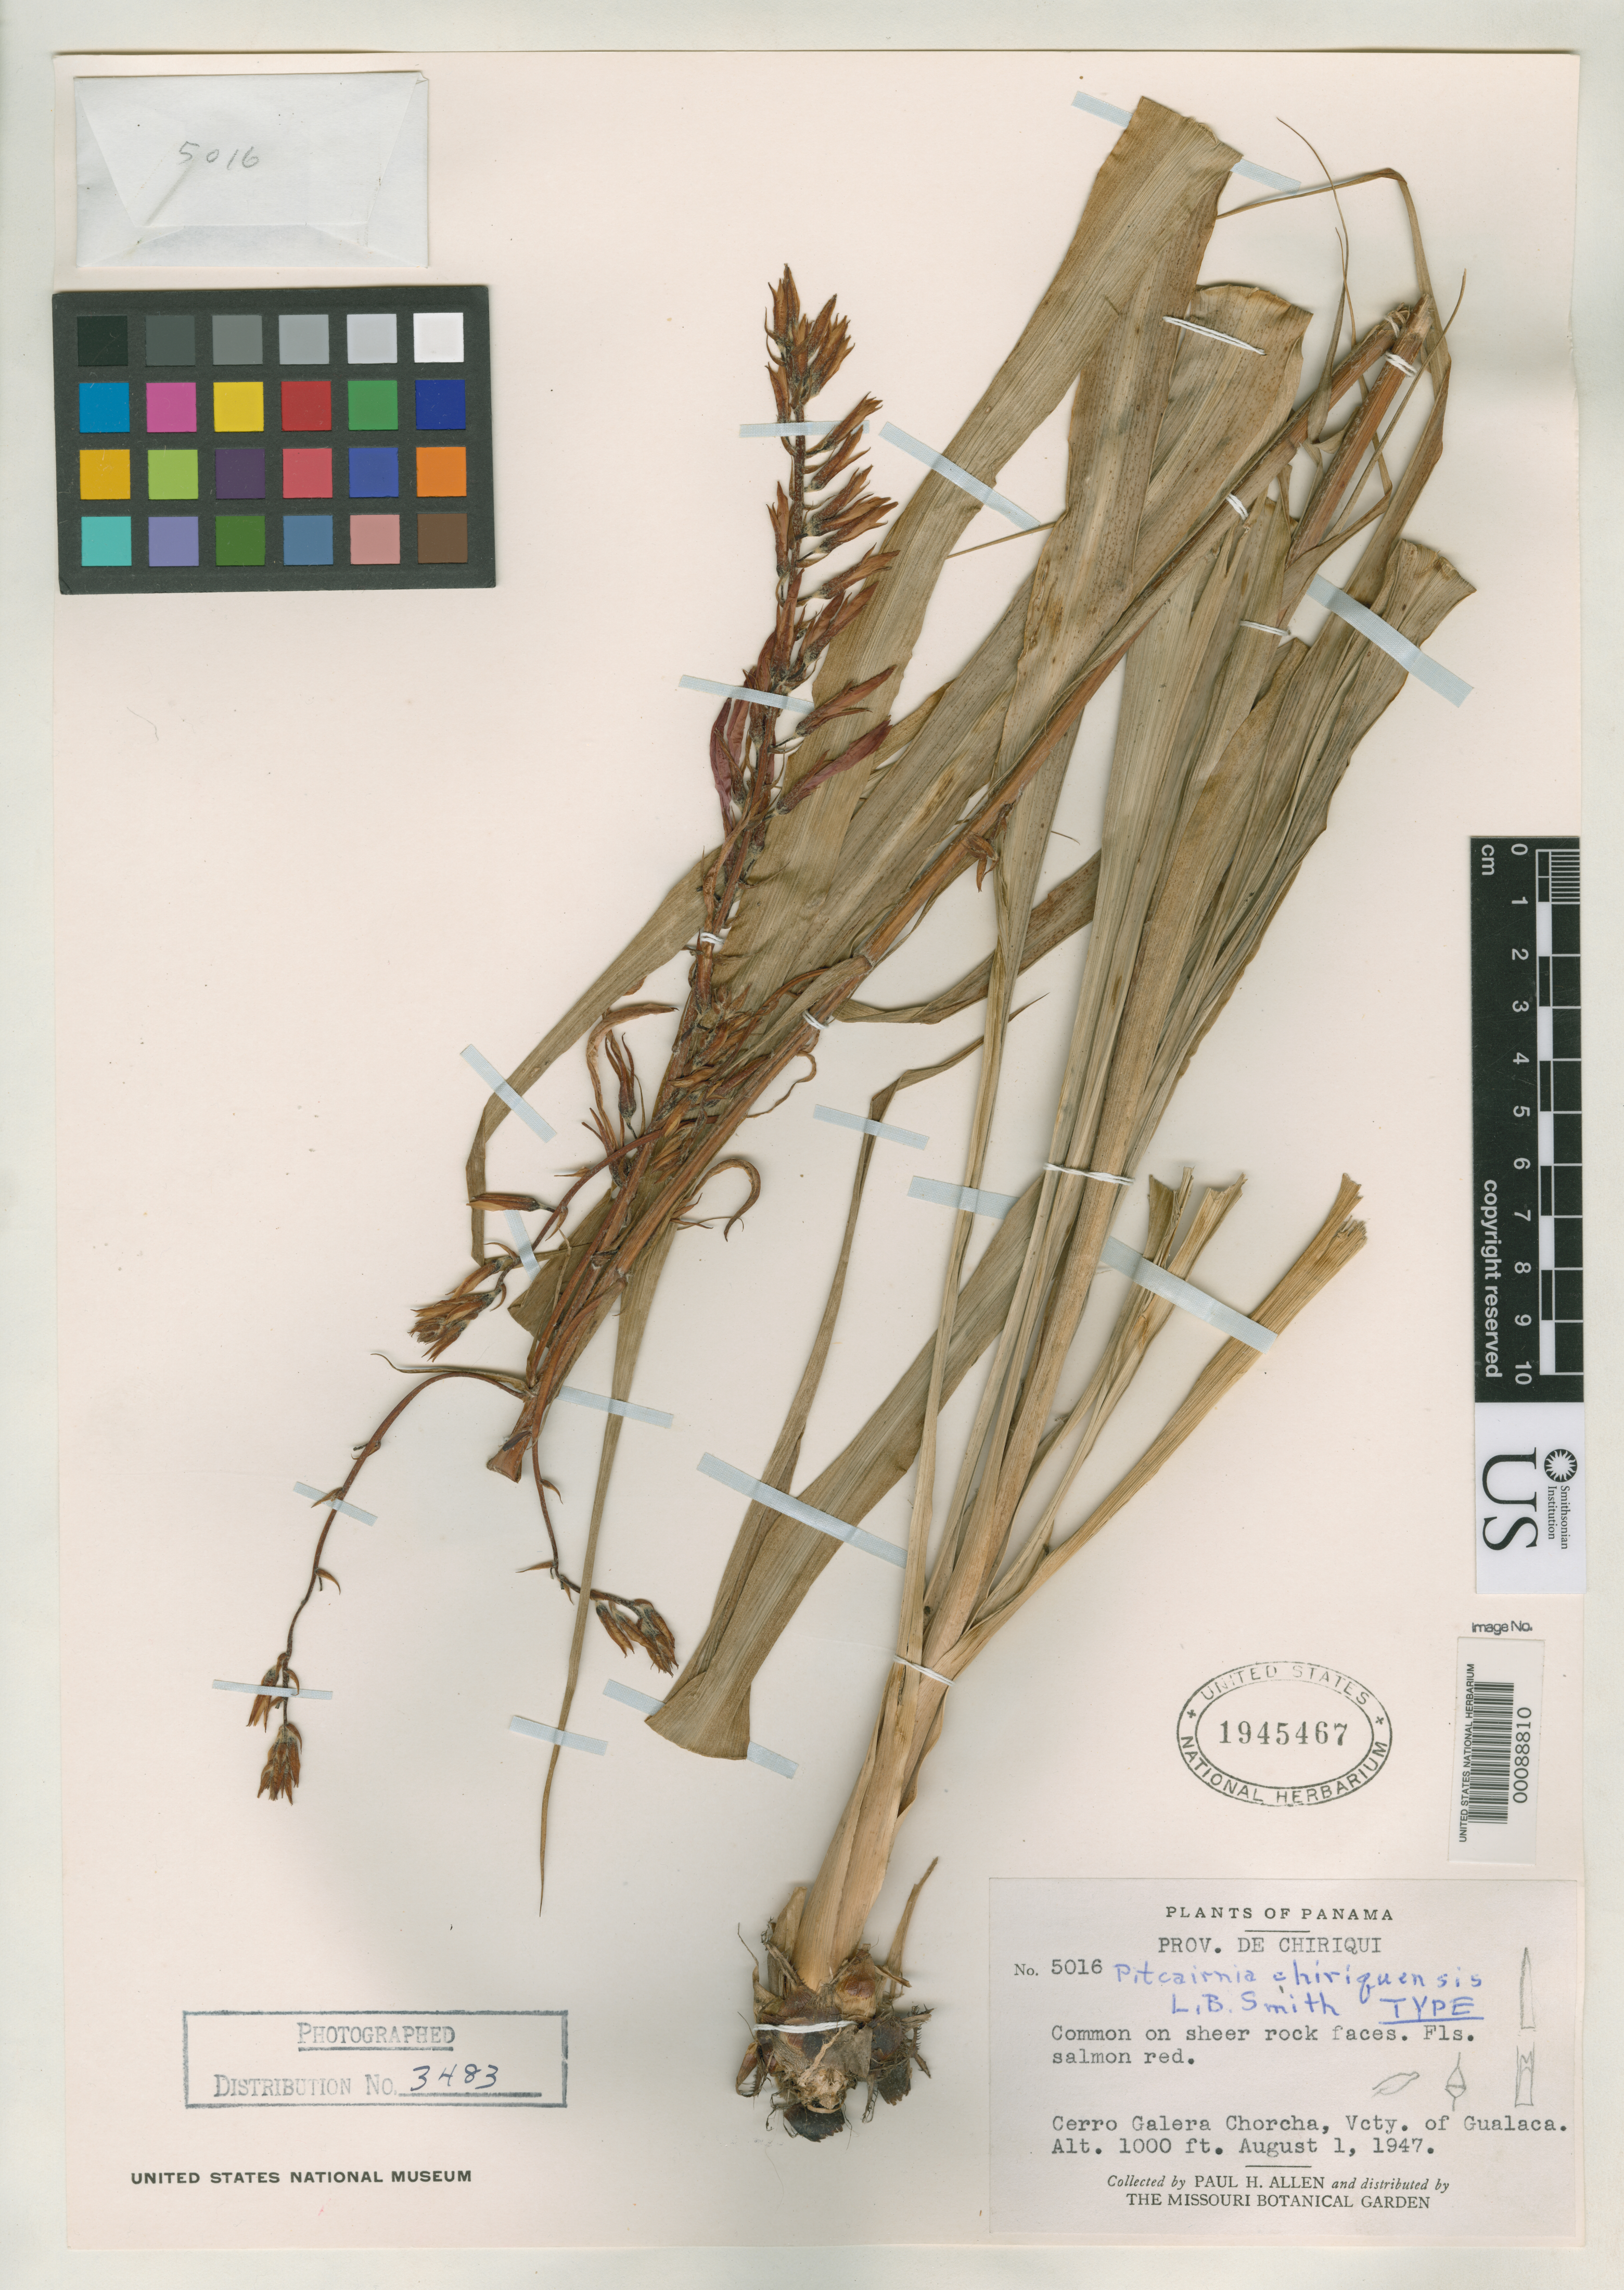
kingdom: Plantae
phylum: Tracheophyta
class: Liliopsida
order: Poales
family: Bromeliaceae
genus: Pitcairnia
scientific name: Pitcairnia chiriquensis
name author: L.B. Sm.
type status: Holotype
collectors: P. H. Allen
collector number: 5016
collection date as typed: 01 Aug 1947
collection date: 1947-08-01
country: Panama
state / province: Chiriquí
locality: Cerro Galera Chorcha, vicinity of Gualaca.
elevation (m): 305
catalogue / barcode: US 1945467